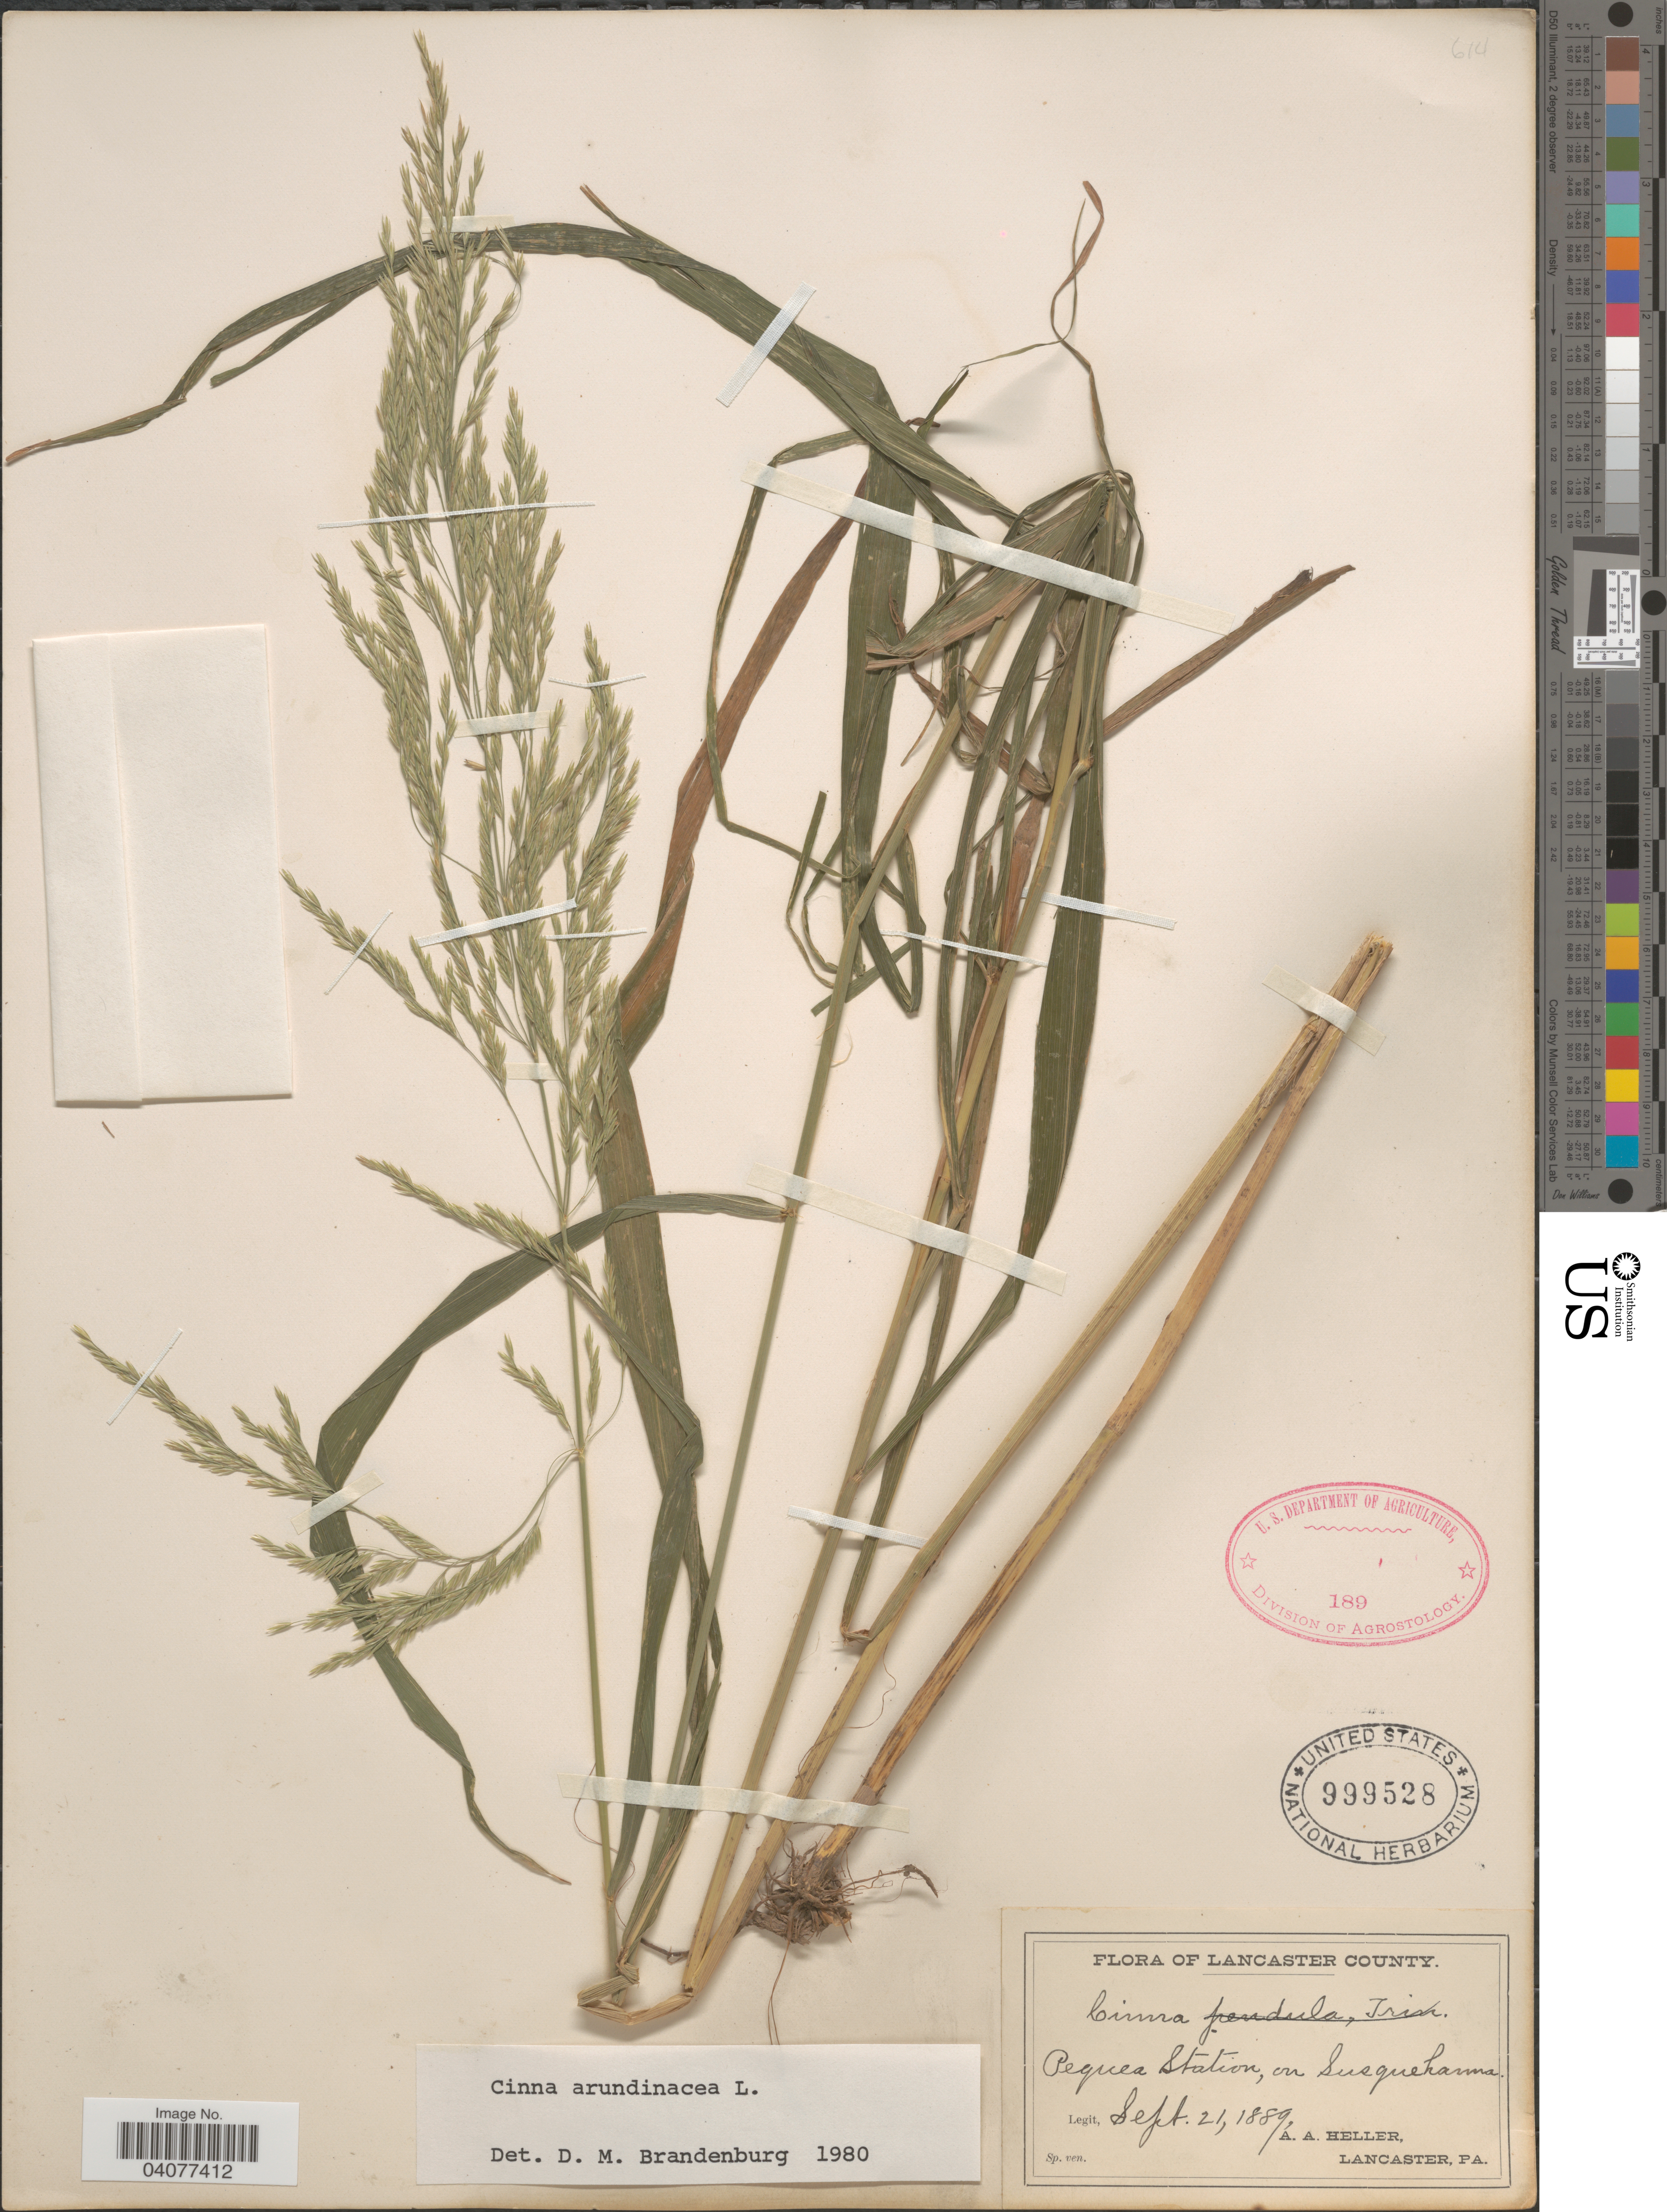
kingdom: Plantae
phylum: Tracheophyta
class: Liliopsida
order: Poales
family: Poaceae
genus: Cinna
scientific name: Cinna arundinacea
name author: L.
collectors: A. A. Heller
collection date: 1889-09-21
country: United States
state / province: Pennsylvania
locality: Lancaster County. Pequeca Station, on Susquehanna.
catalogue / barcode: US 999528